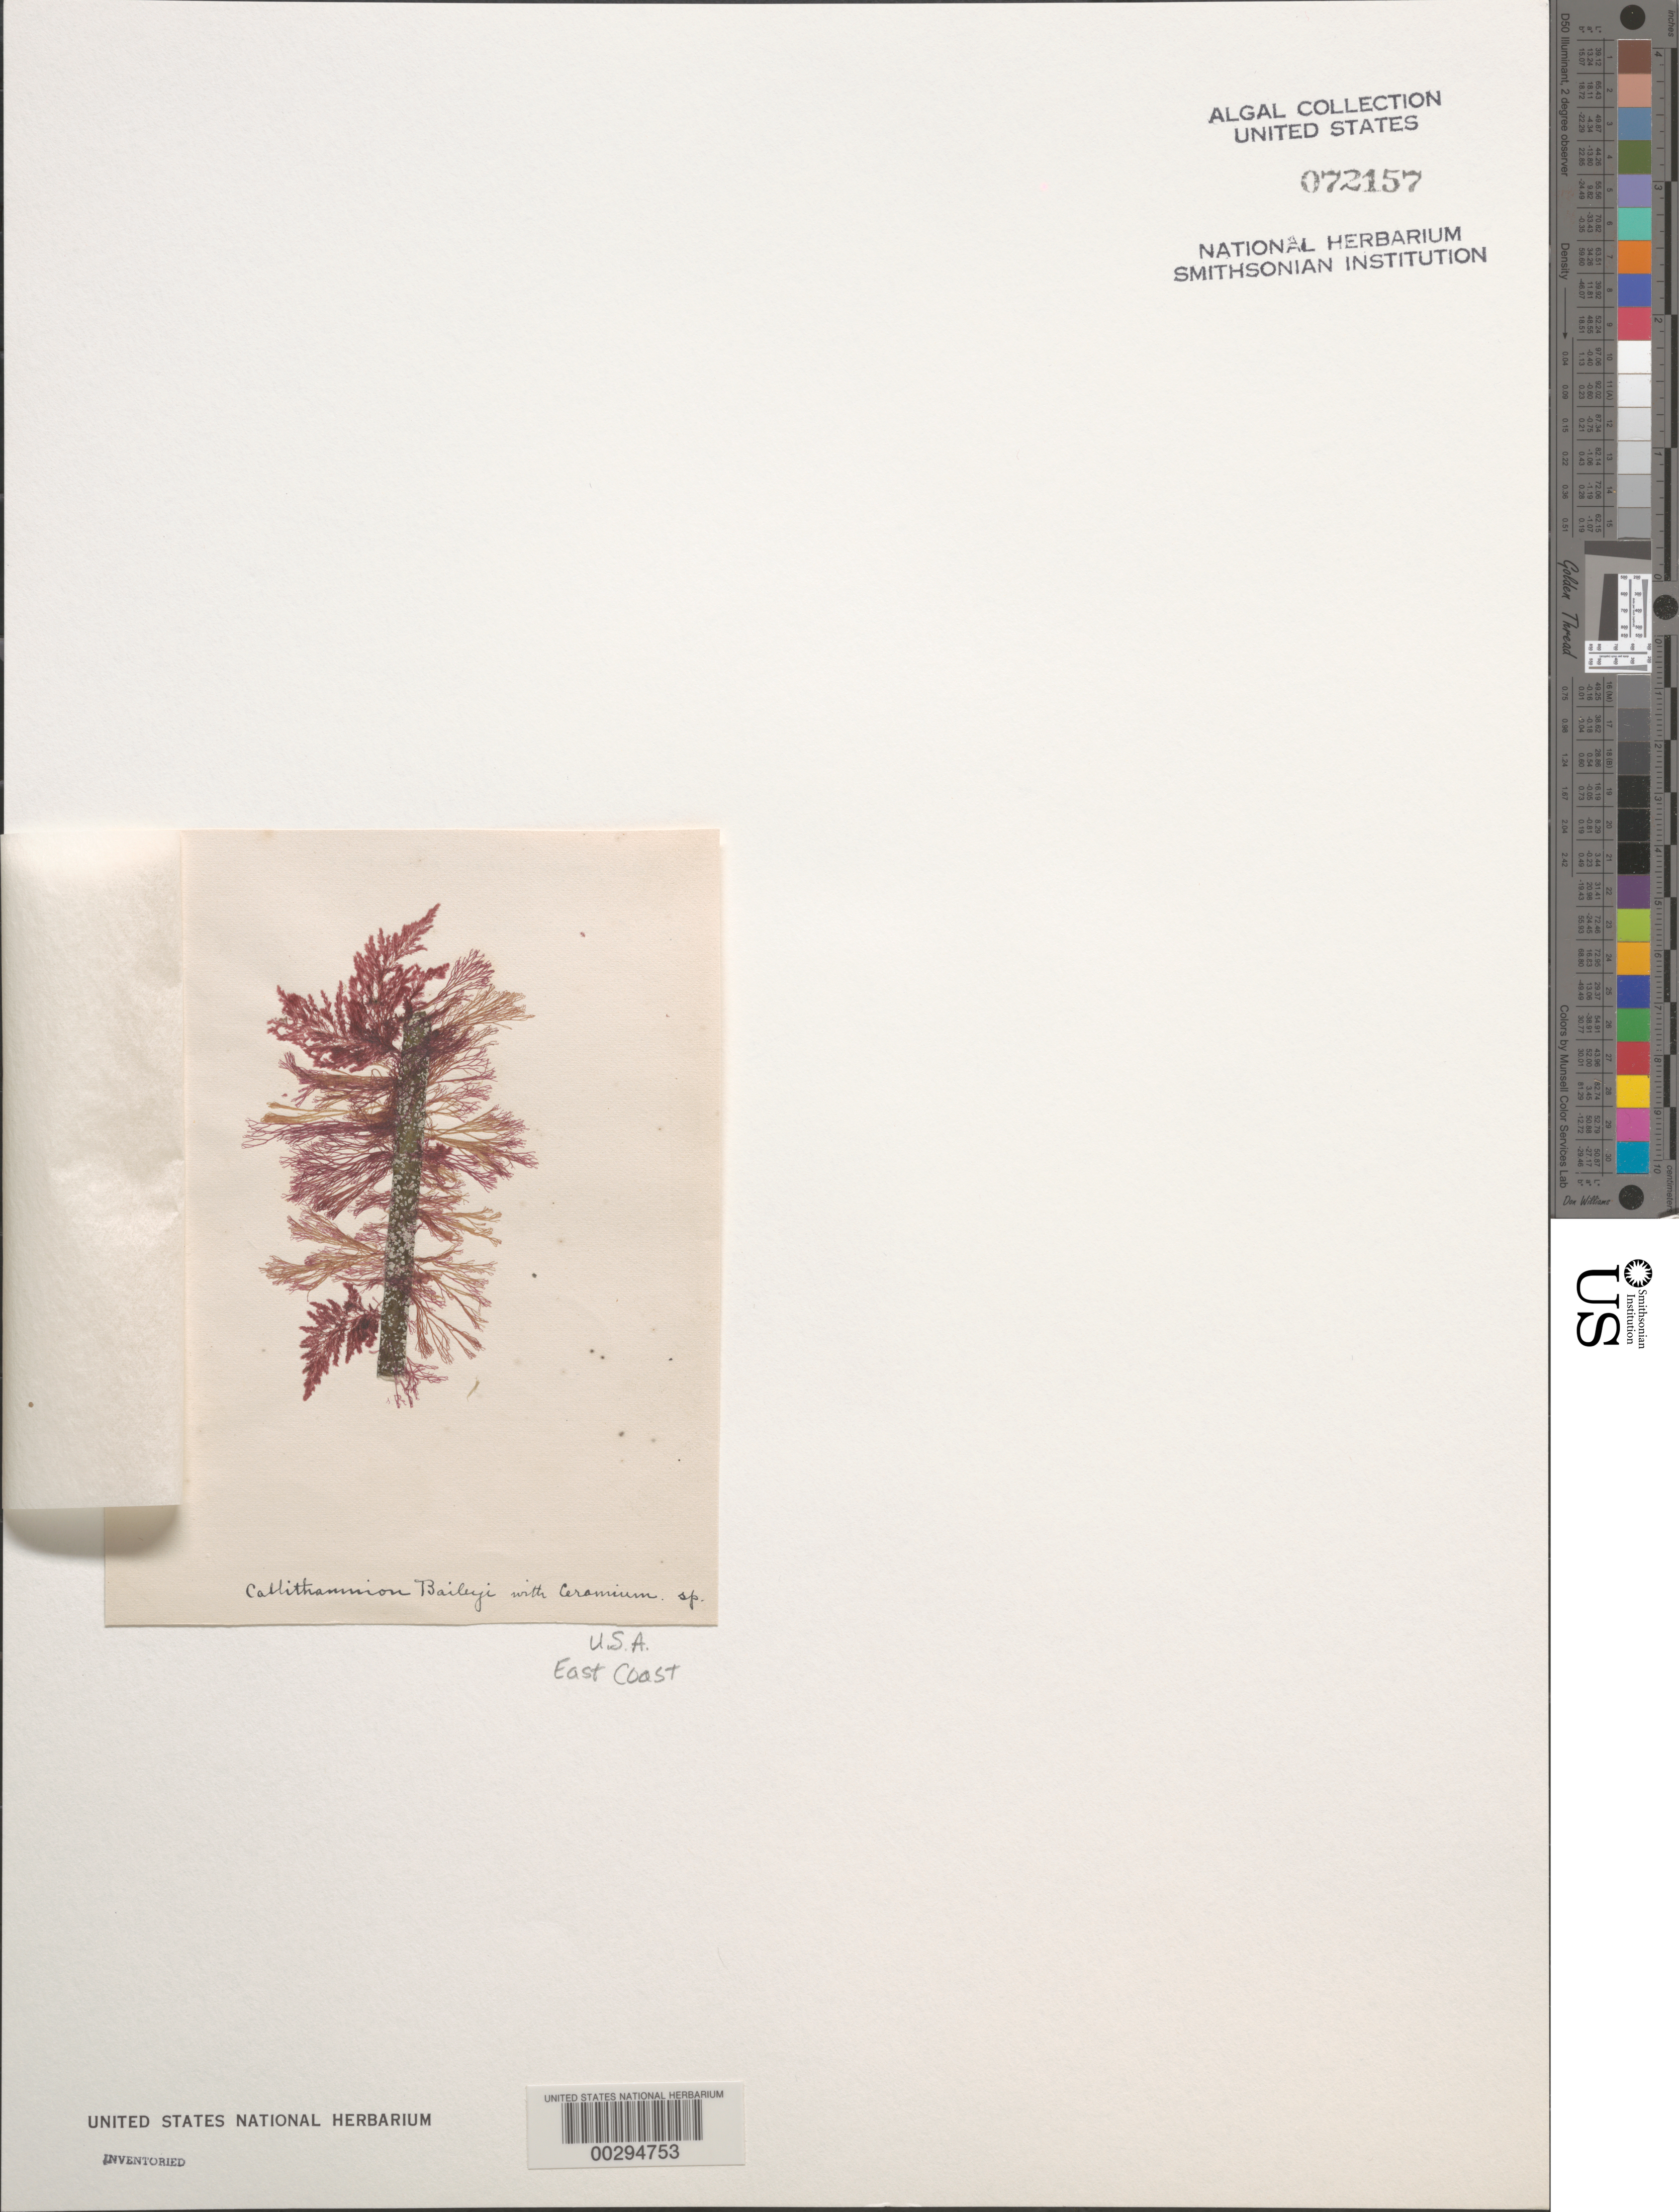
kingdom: Plantae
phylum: Rhodophyta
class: Florideophyceae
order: Ceramiales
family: Callithamniaceae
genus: Callithamnion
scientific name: Callithamnion tetragonum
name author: (With.) S.F. Gray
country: United States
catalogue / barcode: US 72157